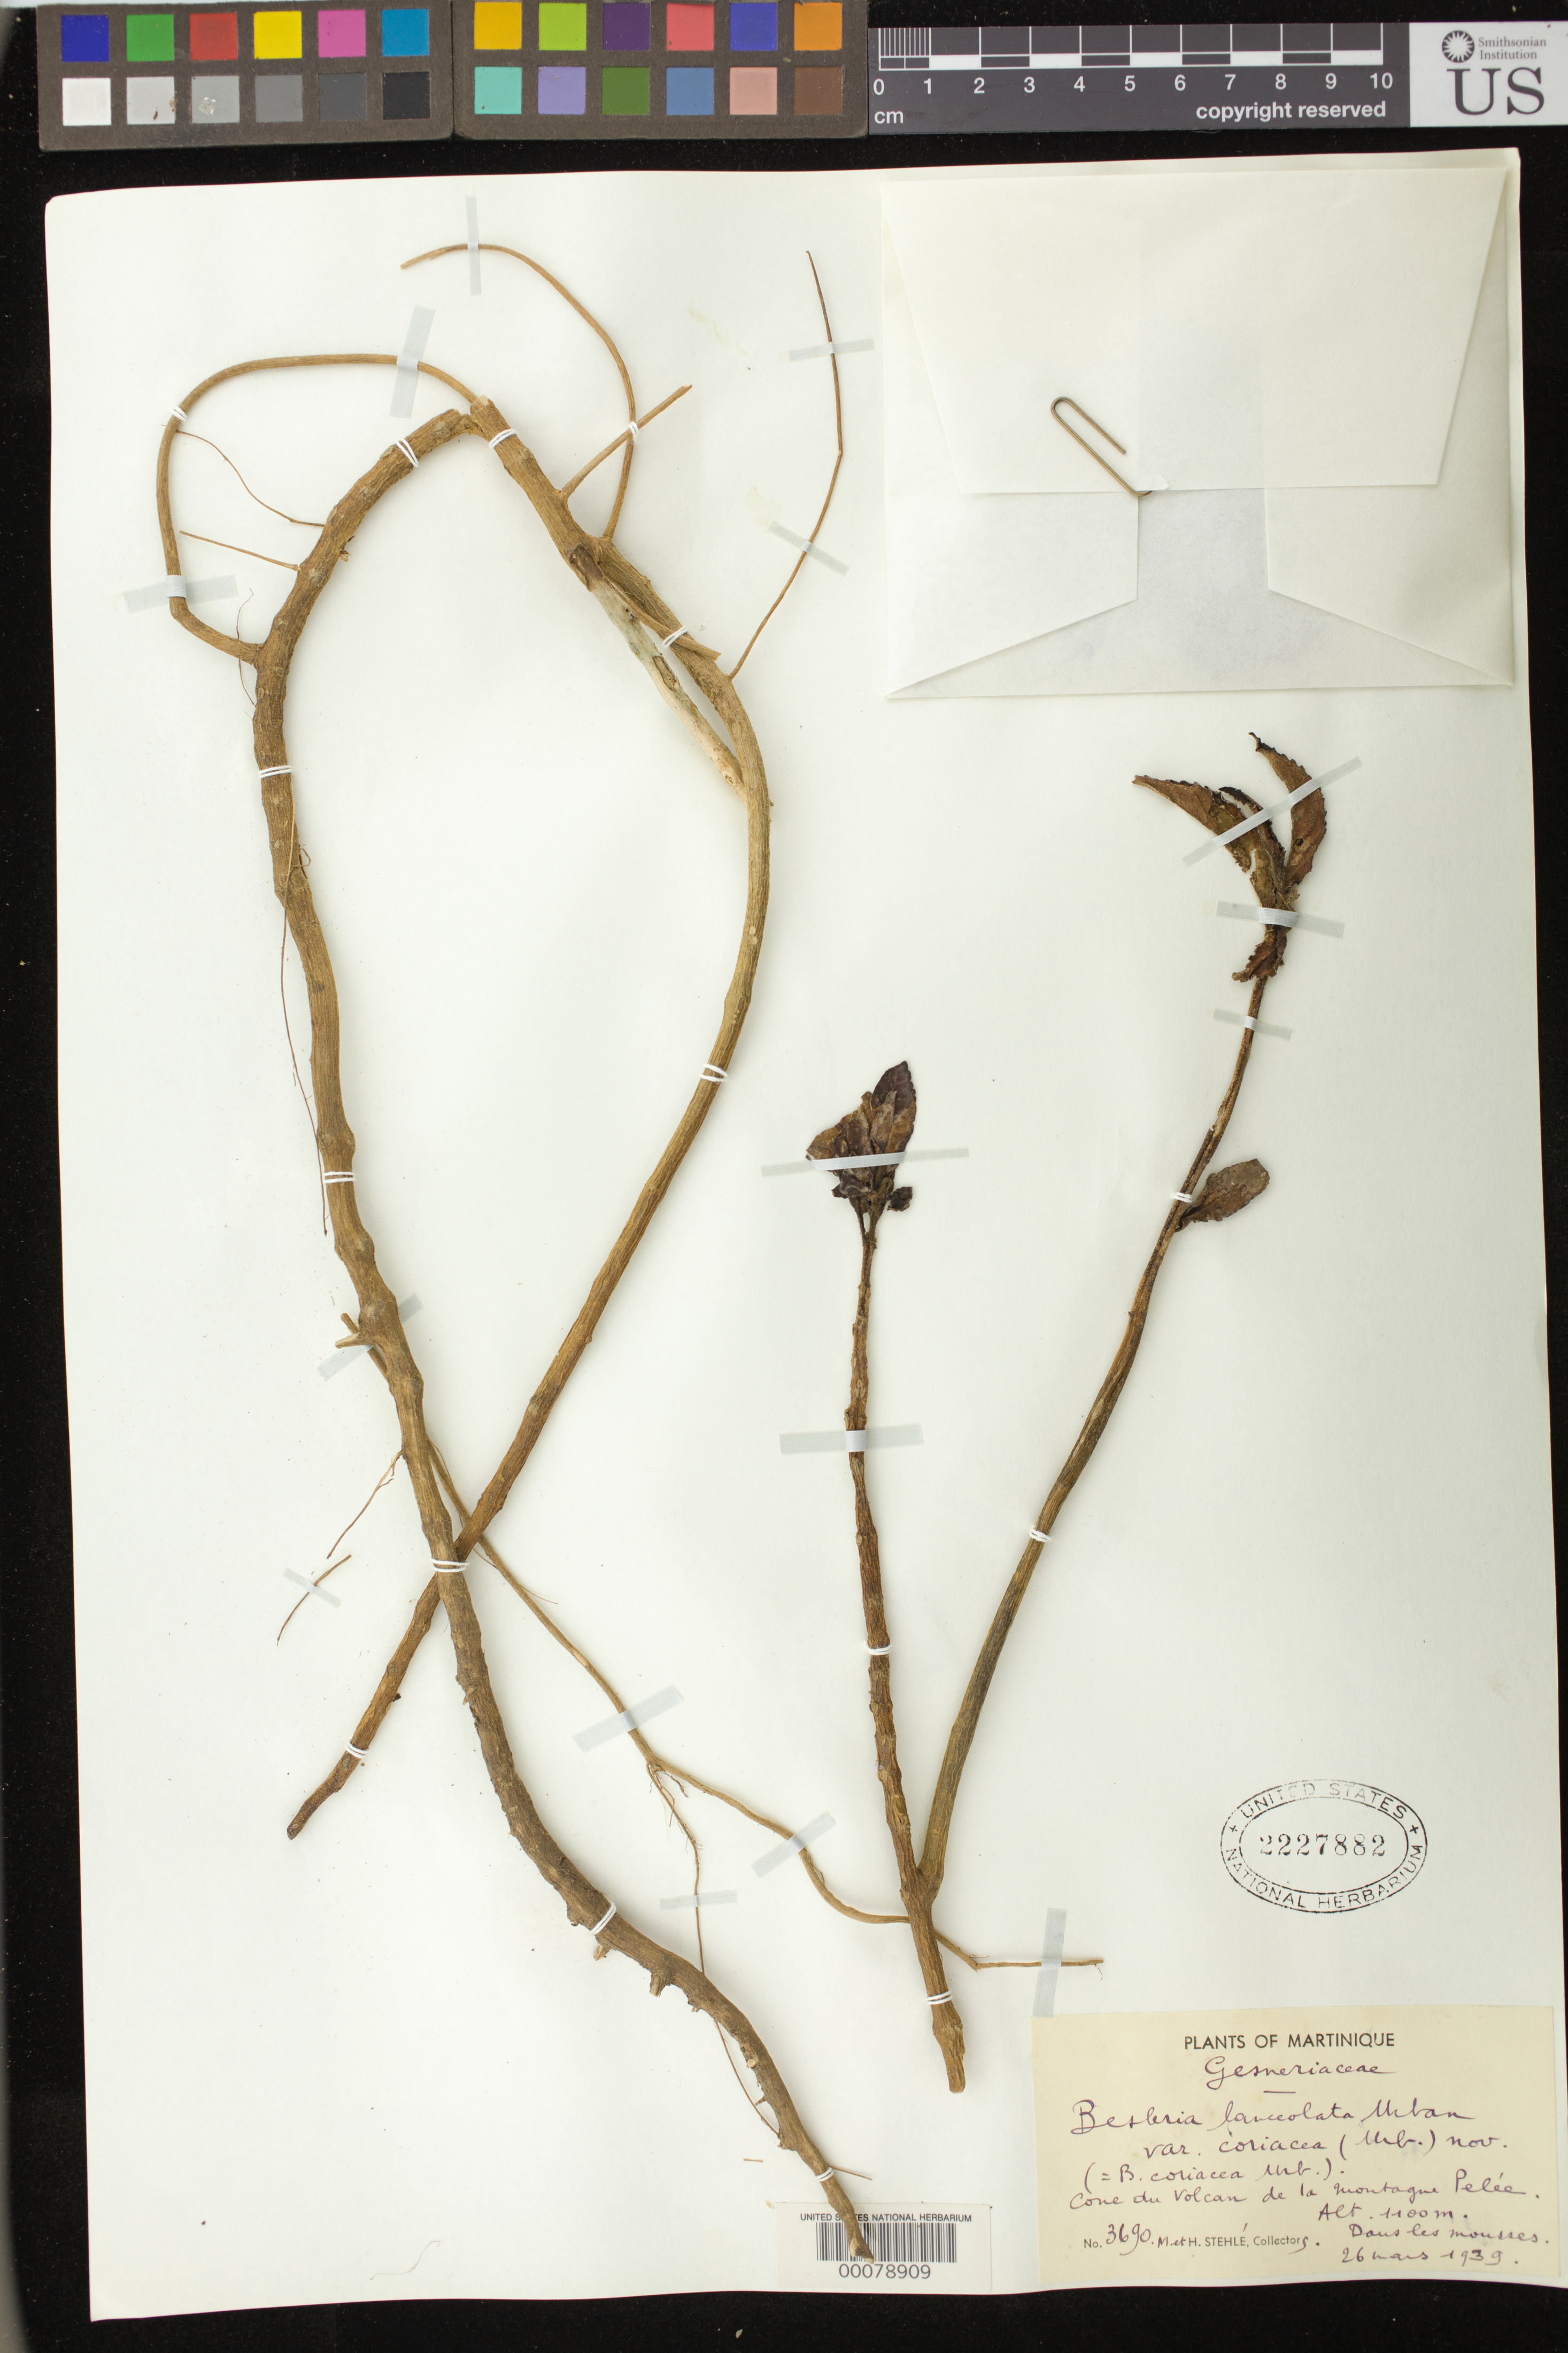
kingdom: Plantae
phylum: Tracheophyta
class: Magnoliopsida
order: Lamiales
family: Gesneriaceae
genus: Besleria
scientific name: Besleria lanceolata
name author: Urb.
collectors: M. Stehlé & H. Stehlé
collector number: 3690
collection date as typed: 26 Mar 1939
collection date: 1939-03-26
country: Martinique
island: Martinique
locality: Cone du volcan of Montagne Pelee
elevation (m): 1100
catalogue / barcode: US 2227882